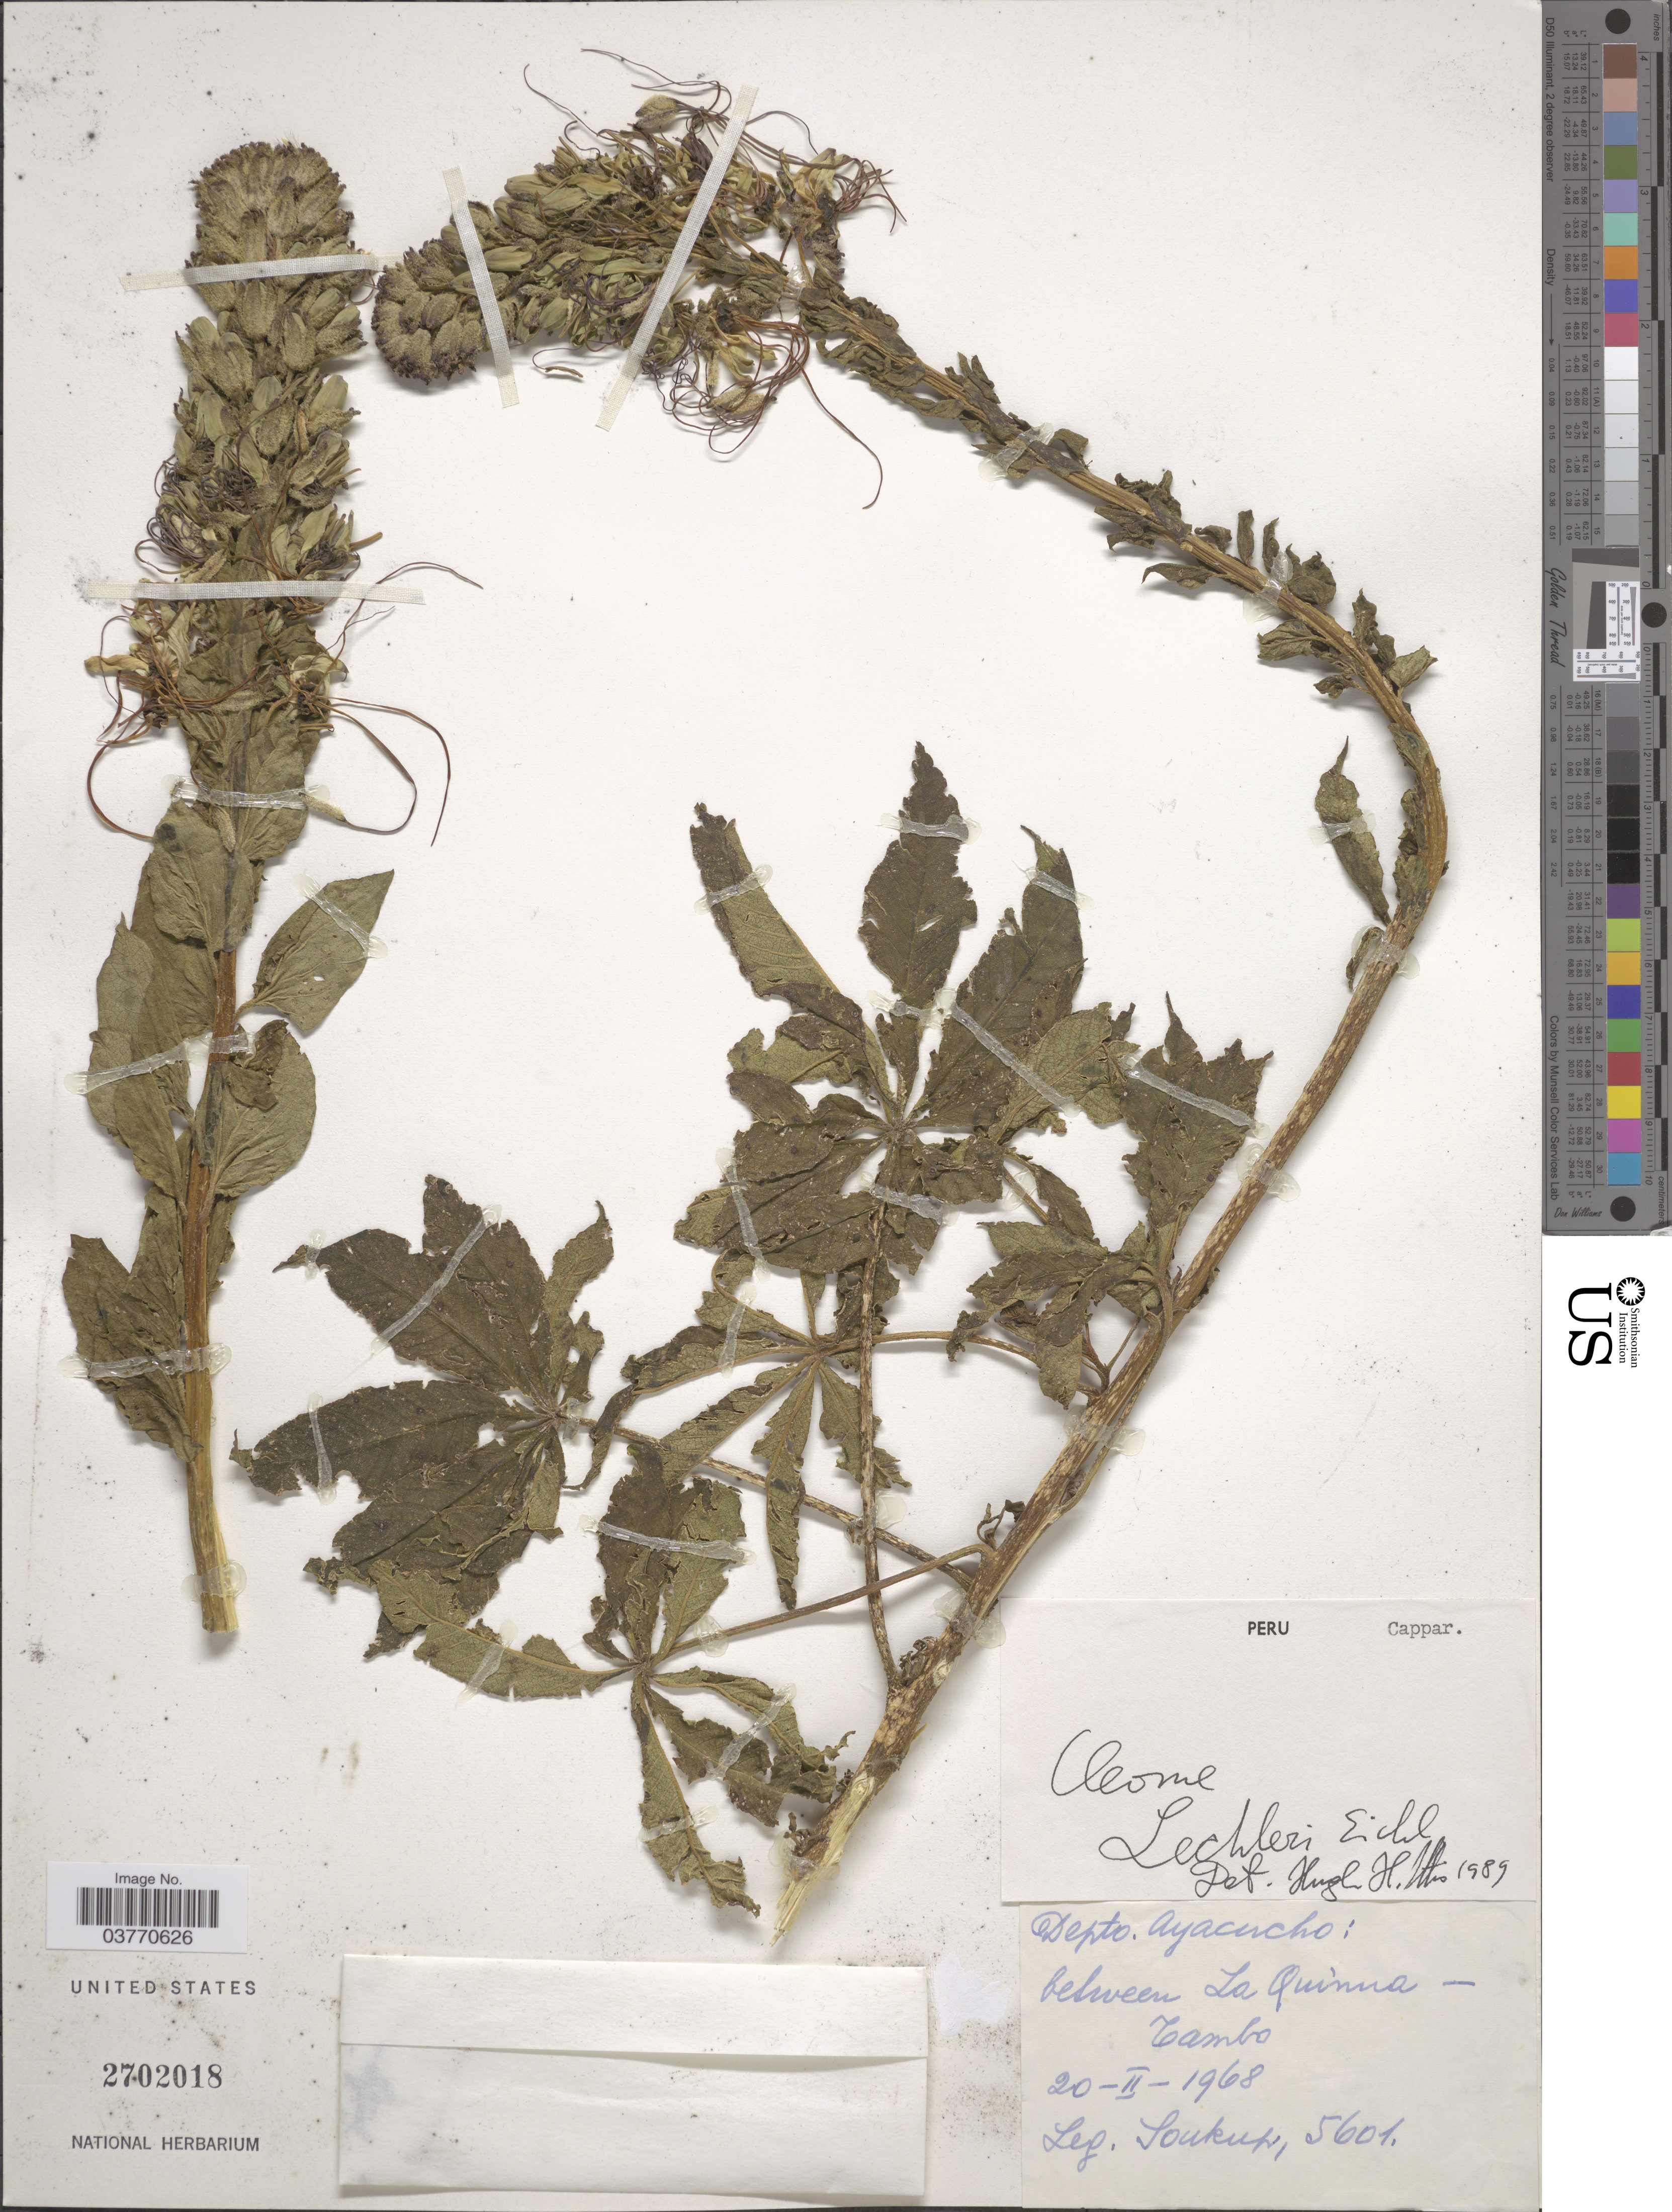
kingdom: Plantae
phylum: Tracheophyta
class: Magnoliopsida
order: Brassicales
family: Cleomaceae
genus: Andinocleome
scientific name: Andinocleome lechleri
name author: (Eichler) Iltis & Cochrane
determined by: Strong, M. T., (US), Smithsonian Institution - National Museum of Natural History (UNITED STATES)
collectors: Soukop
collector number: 5601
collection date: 1968-02-20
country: Peru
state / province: Ayacucho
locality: Depto. Ayacucho: Between La Quínna - Tambo.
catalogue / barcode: US 2702018